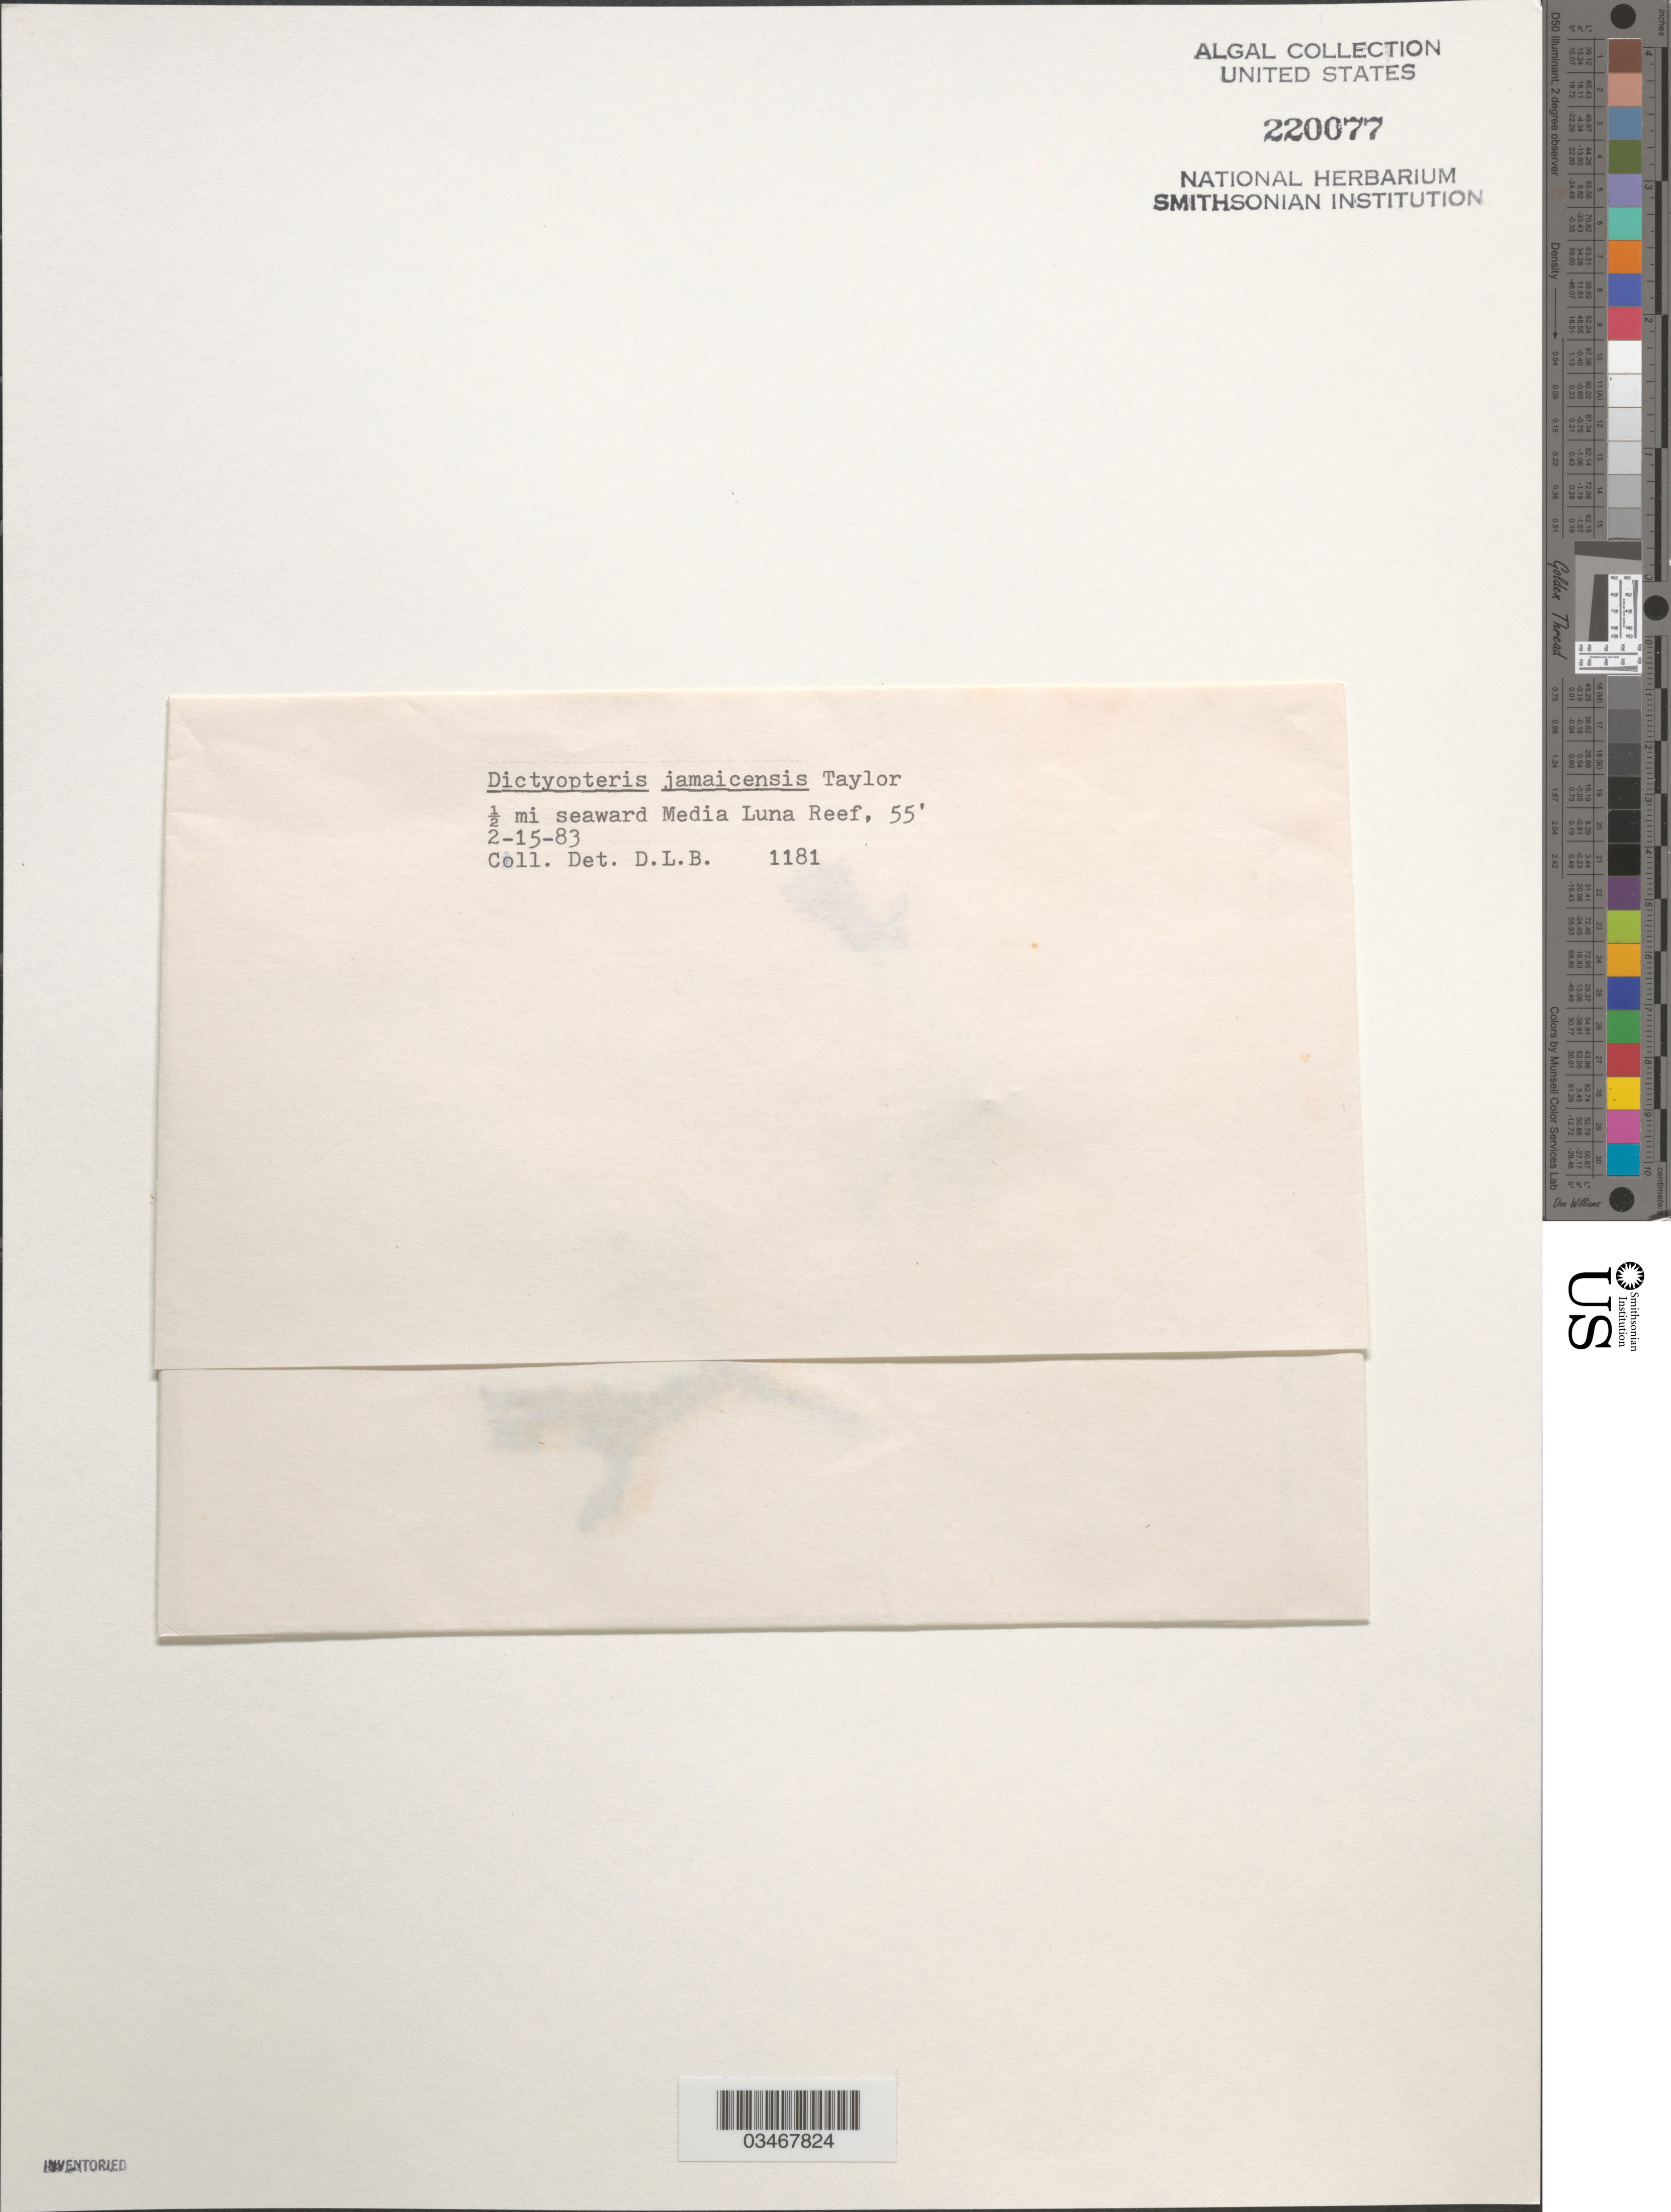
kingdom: Chromista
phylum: Ochrophyta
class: Phaeophyceae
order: Dictyotales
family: Dictyotaceae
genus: Dictyopteris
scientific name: Dictyopteris jamaicensis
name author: W.R. Taylor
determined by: Ballantine, D. L.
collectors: D.L. Ballantine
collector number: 1181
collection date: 1983-02-15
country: Puerto Rico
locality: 1/2 mi seaward Media Luna Reef.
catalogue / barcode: US 220077